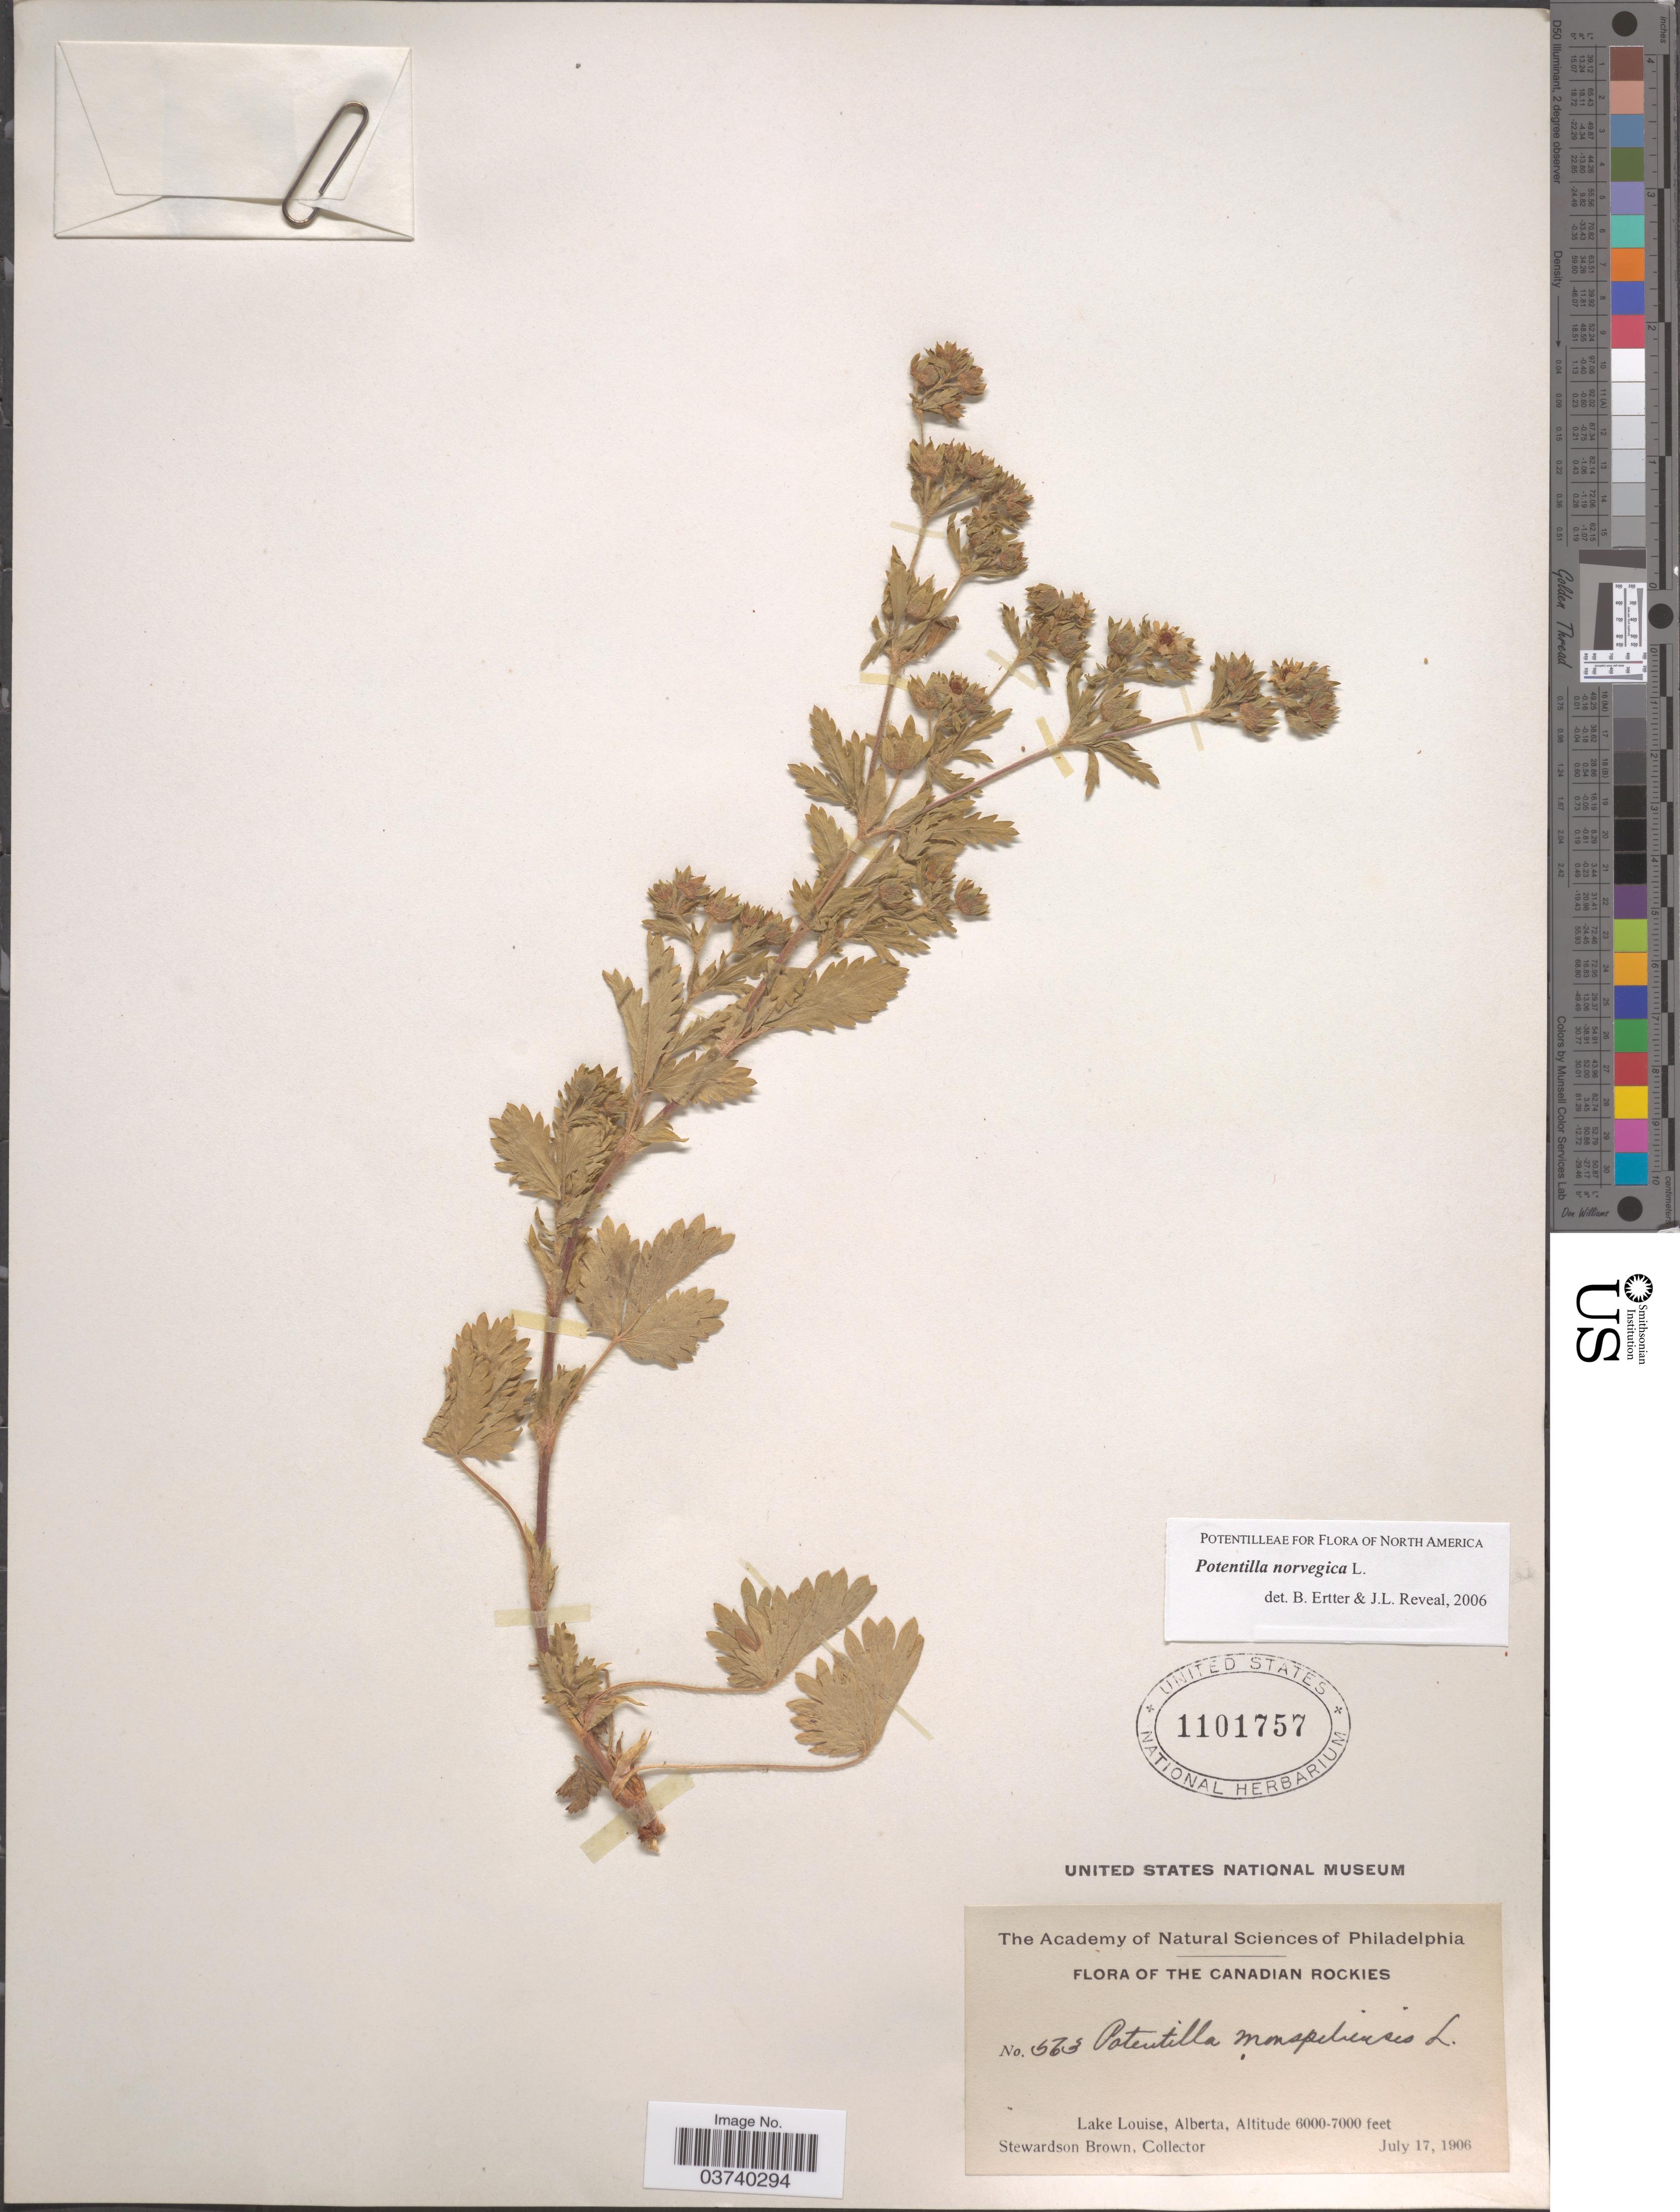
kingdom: Plantae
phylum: Tracheophyta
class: Magnoliopsida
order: Rosales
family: Rosaceae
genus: Potentilla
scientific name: Potentilla norvegica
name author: L.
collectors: S. Brown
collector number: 563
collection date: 1906-07-17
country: Canada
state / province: Alberta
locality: The Canadian Rockies. Lake Louise.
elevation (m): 1829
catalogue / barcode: US 1101757